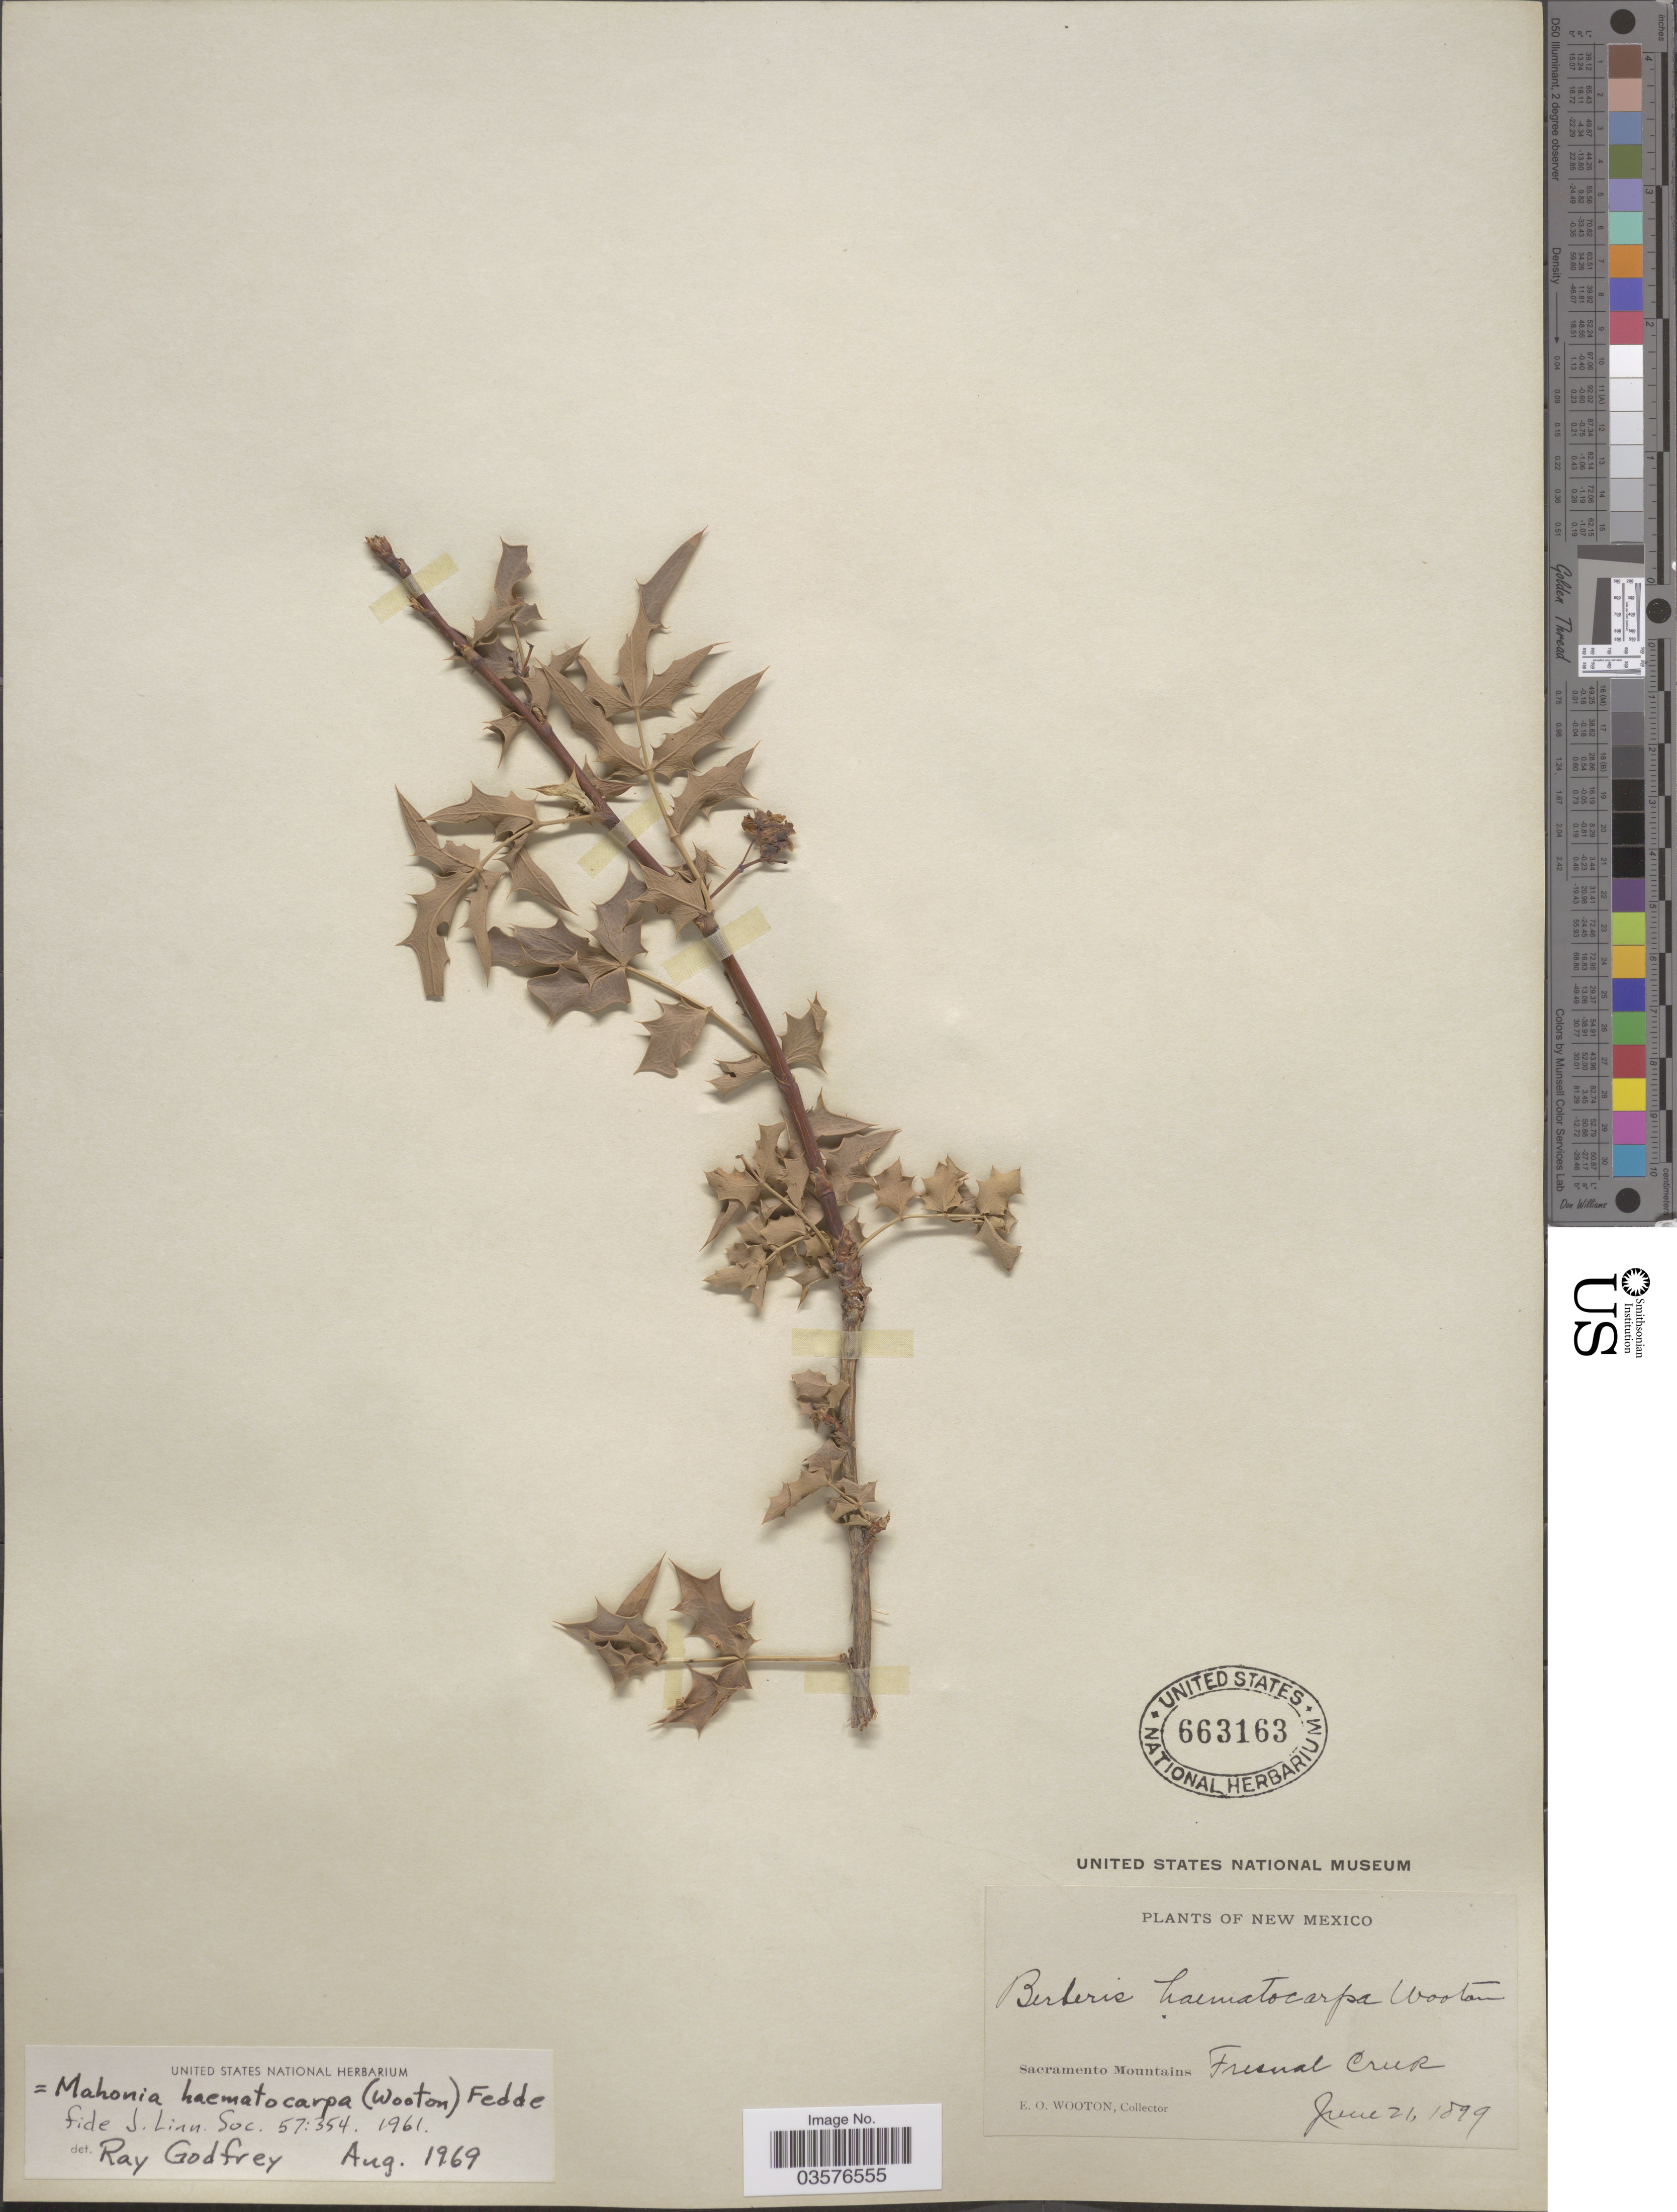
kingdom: Plantae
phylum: Tracheophyta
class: Magnoliopsida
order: Ranunculales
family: Berberidaceae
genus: Mahonia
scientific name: Mahonia haematocarpa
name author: (Wooton) Fedde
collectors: E. O. Wooton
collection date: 1899-06-21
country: United States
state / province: New Mexico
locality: Sacramento Mountains, Fresnal Creek.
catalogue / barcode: US 663163